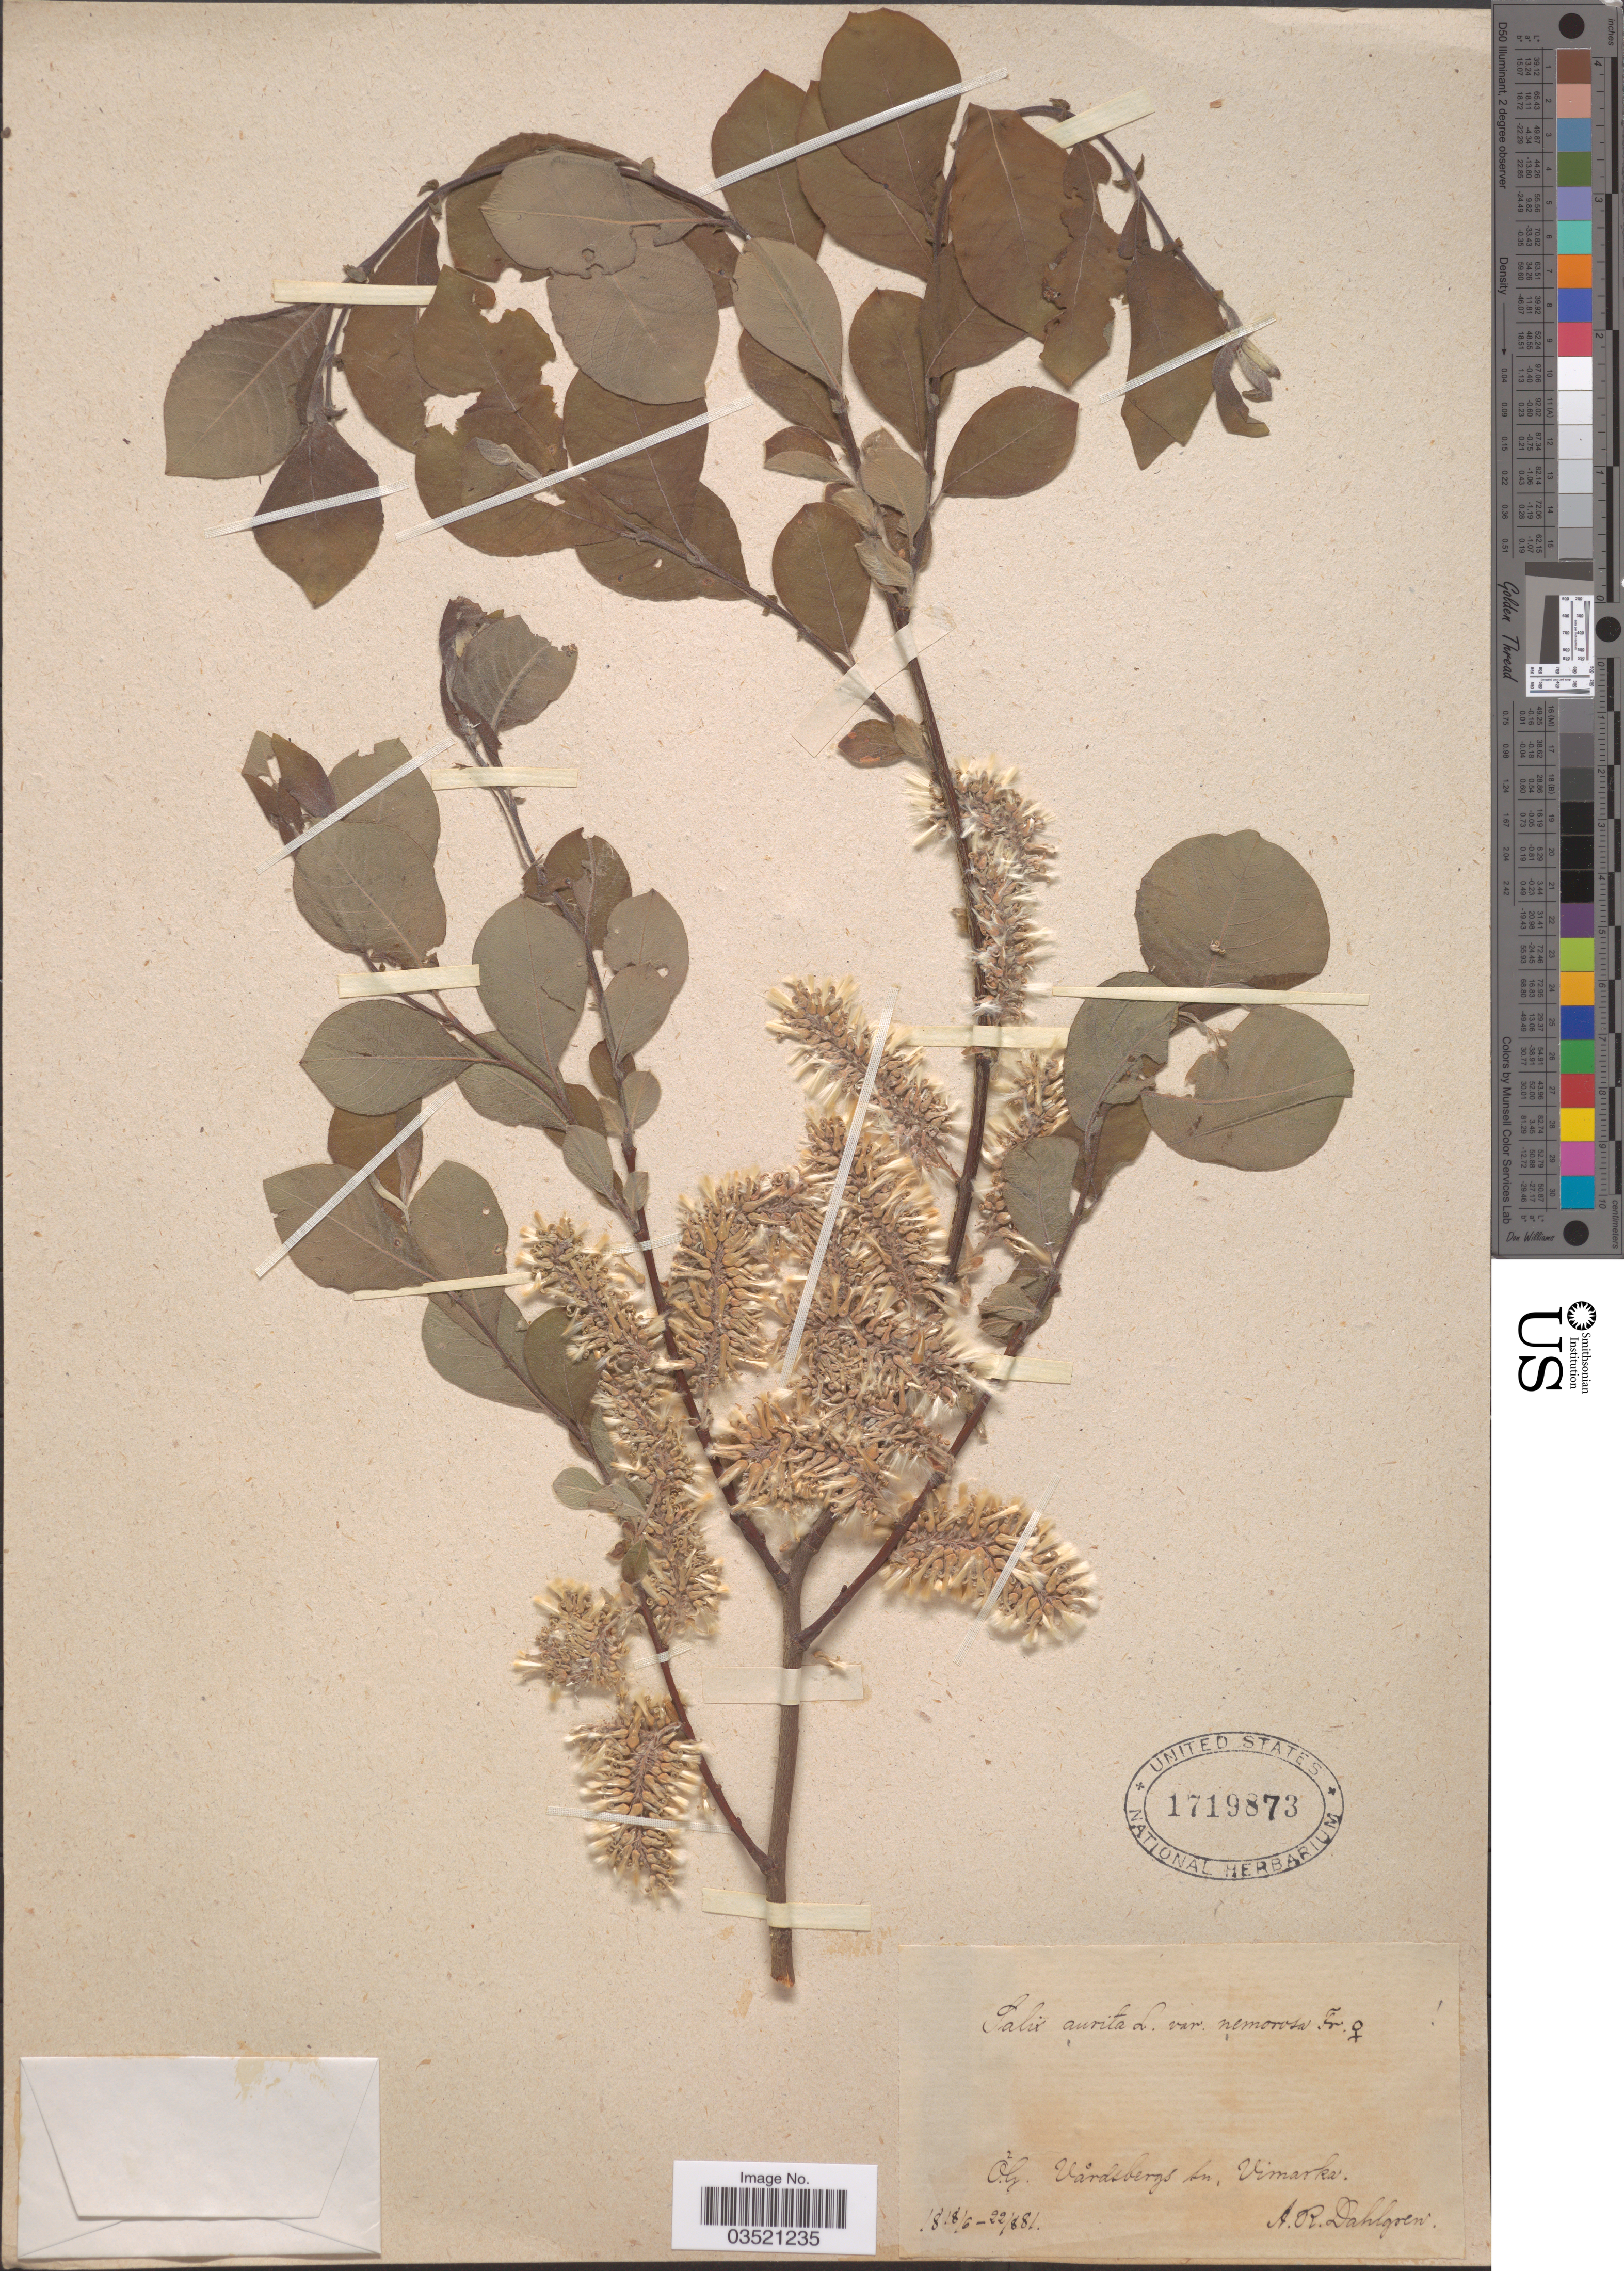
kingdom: Plantae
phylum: Tracheophyta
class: Magnoliopsida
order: Malpighiales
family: Salicaceae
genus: Salix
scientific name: Salix aurita var. nemorosa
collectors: A. Dahlgren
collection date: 1881-06-18/1881-08-22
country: Sweden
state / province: Ostergotland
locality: OG. Vårdsbergs sn. Vimarka.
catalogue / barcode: US 1719873